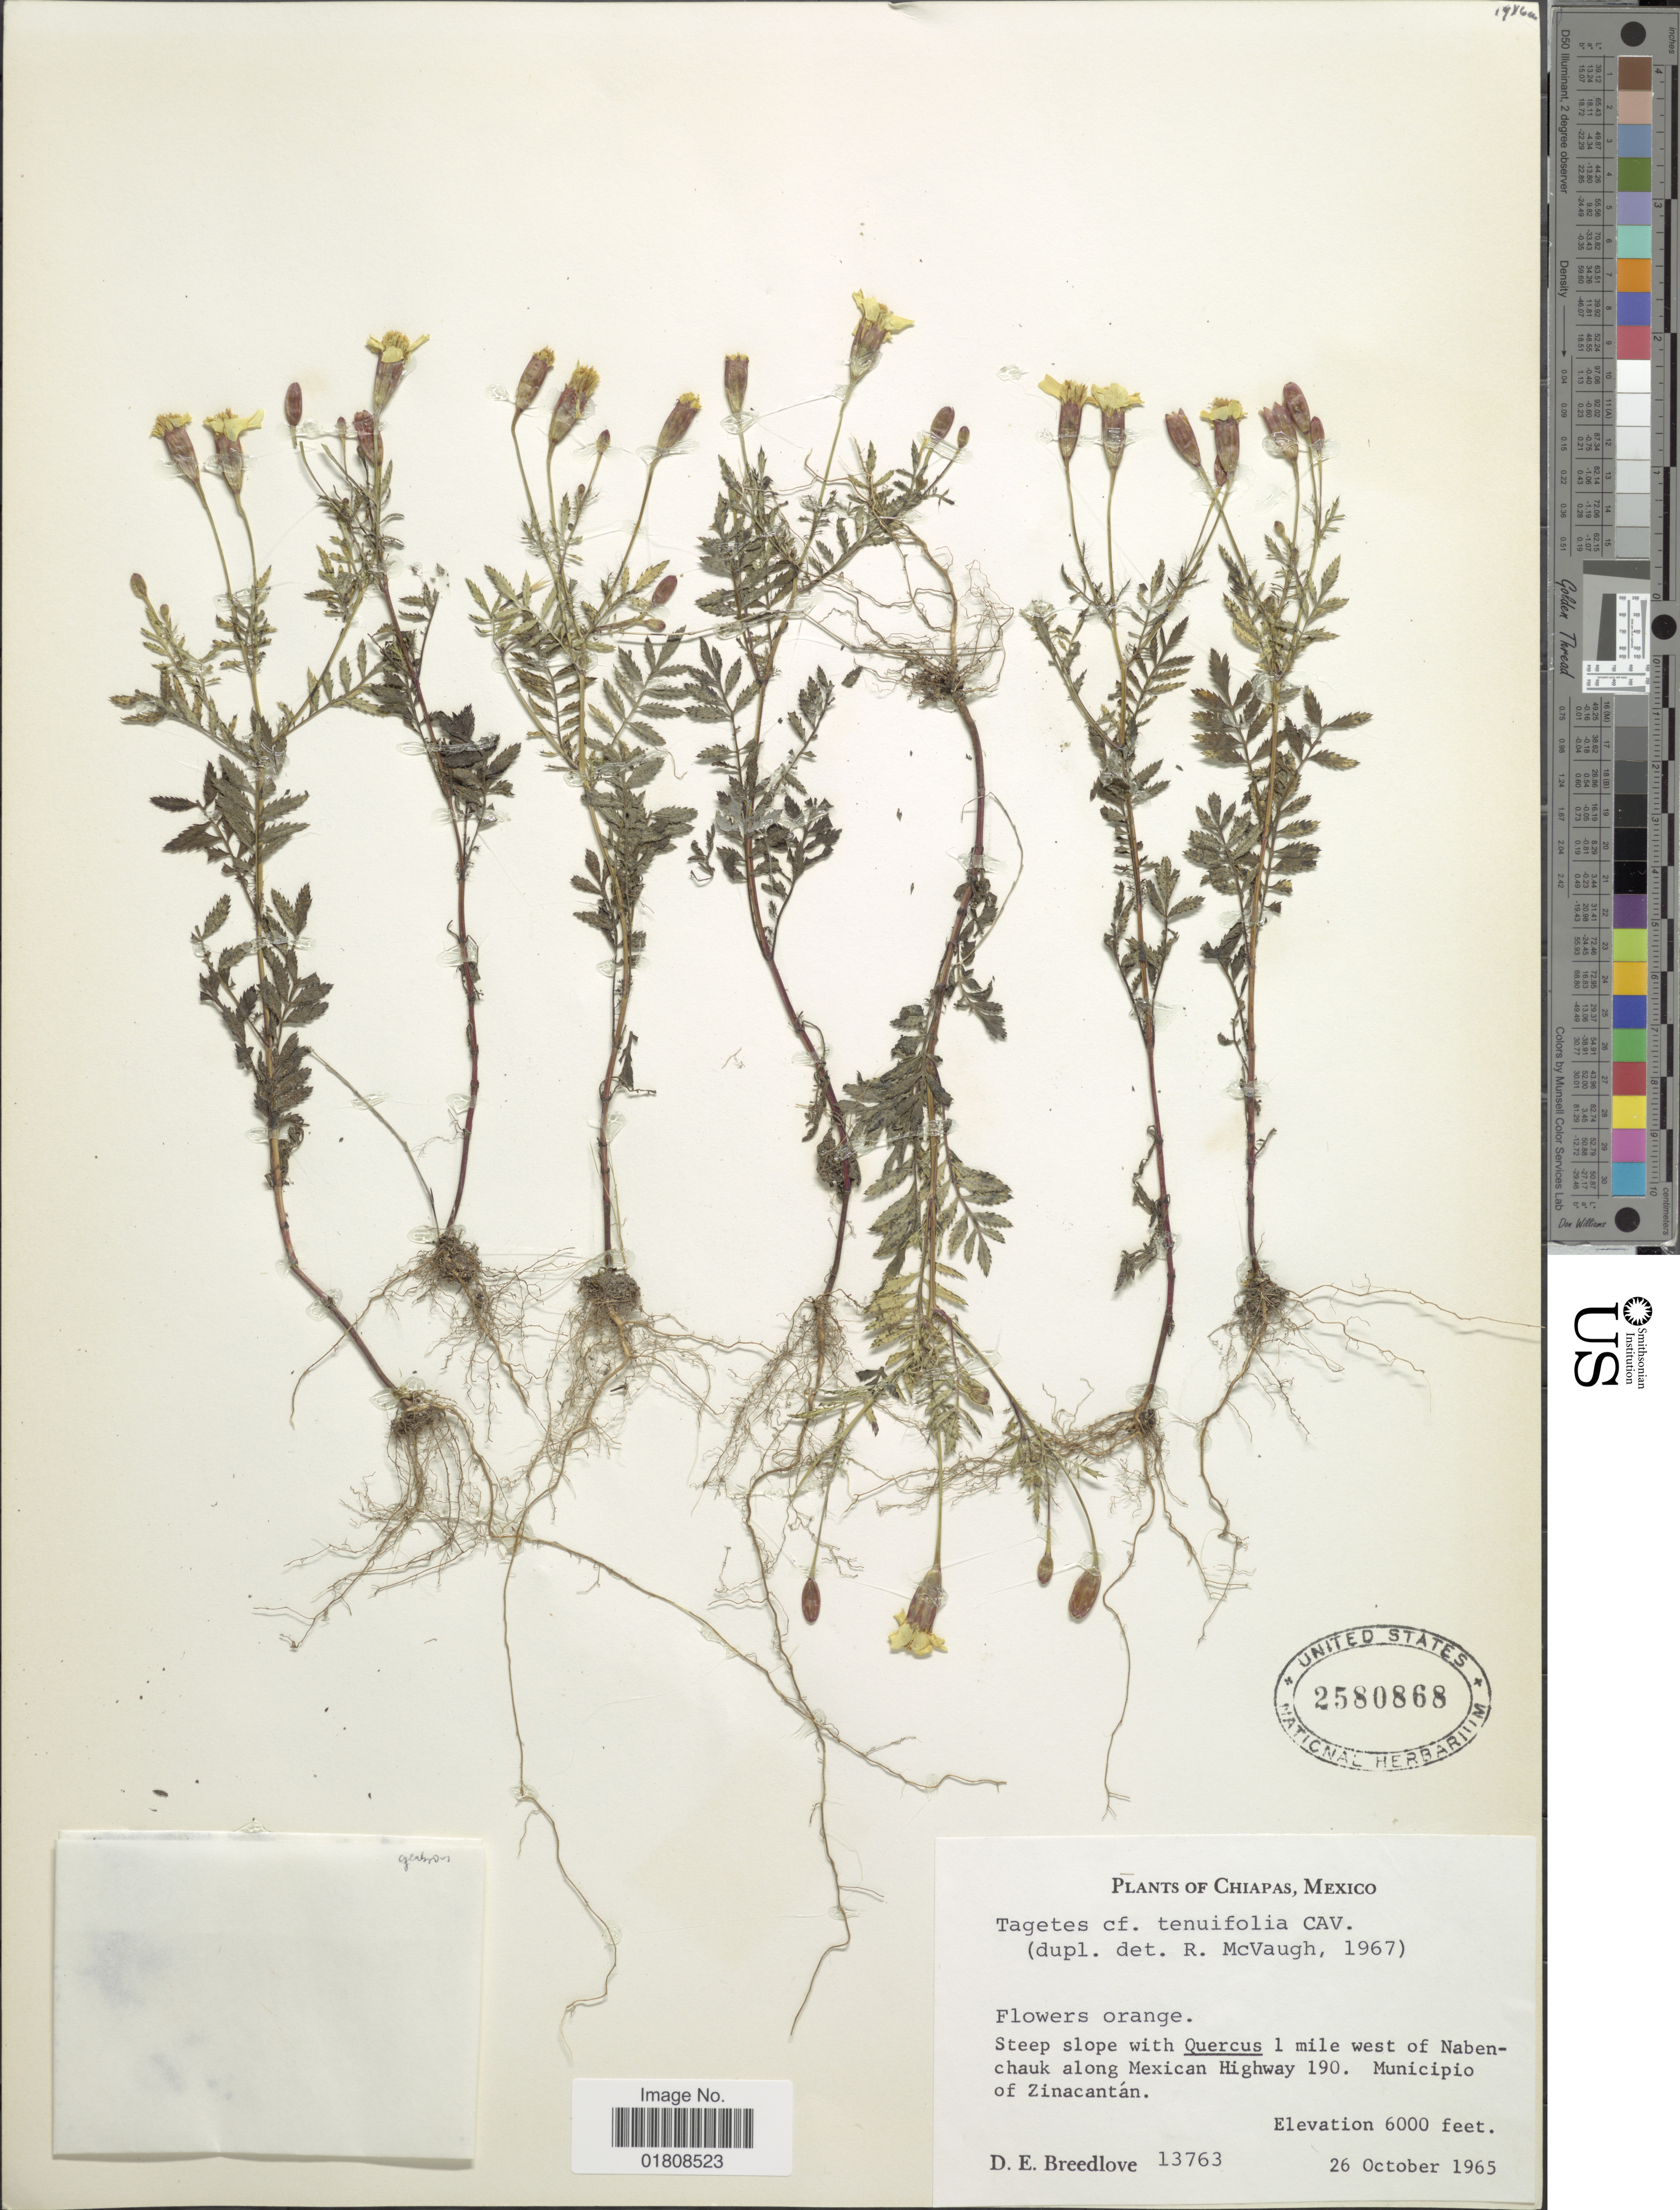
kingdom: Plantae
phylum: Tracheophyta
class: Magnoliopsida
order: Asterales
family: Asteraceae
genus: Tagetes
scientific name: Tagetes tenuifolia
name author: Cav.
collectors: D. E. Breedlove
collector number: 13763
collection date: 1965-10-26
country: Mexico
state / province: Chiapas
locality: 1 mile west of Nabenchauk along Mexican Highway 190, Municipio of Zinacantan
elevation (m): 1829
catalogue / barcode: US 2580868